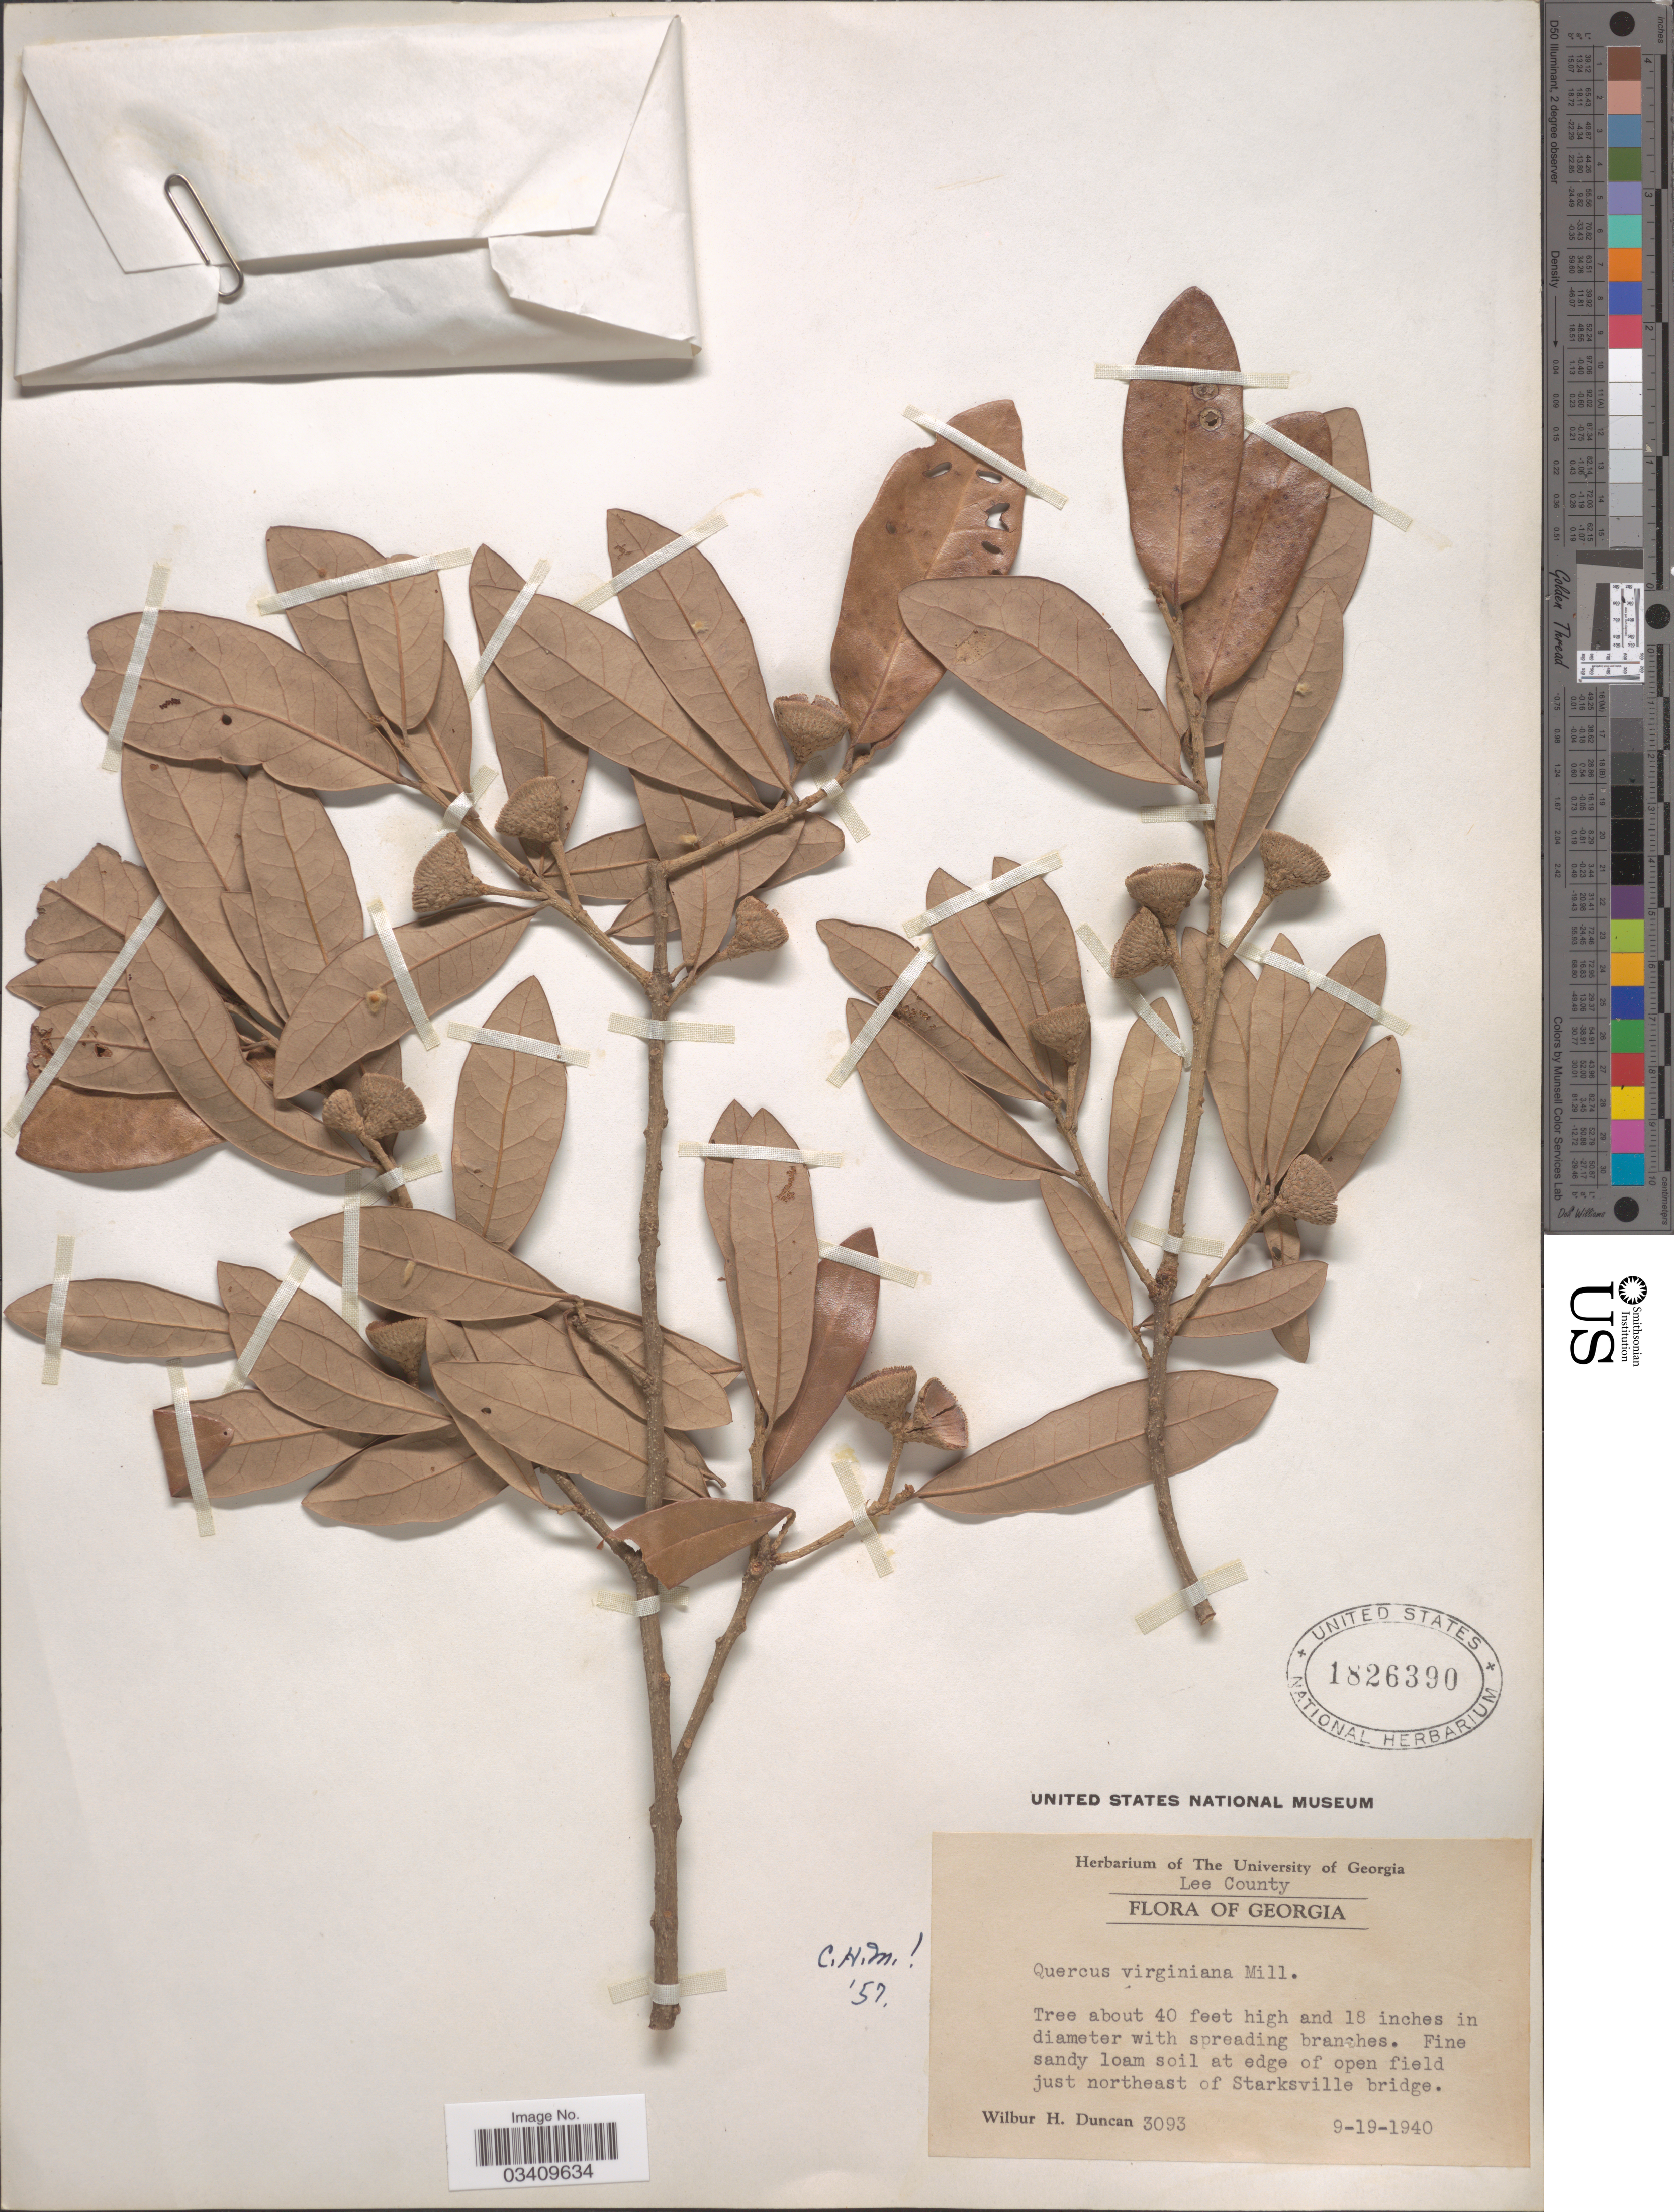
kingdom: Plantae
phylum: Tracheophyta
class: Magnoliopsida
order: Fagales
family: Fagaceae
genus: Quercus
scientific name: Quercus virginiana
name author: Mill.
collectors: W. H. Duncan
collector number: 3093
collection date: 1940-09-19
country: United States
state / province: Georgia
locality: Lee County. Just northeast of Starksville bridge.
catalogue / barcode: US 1826390